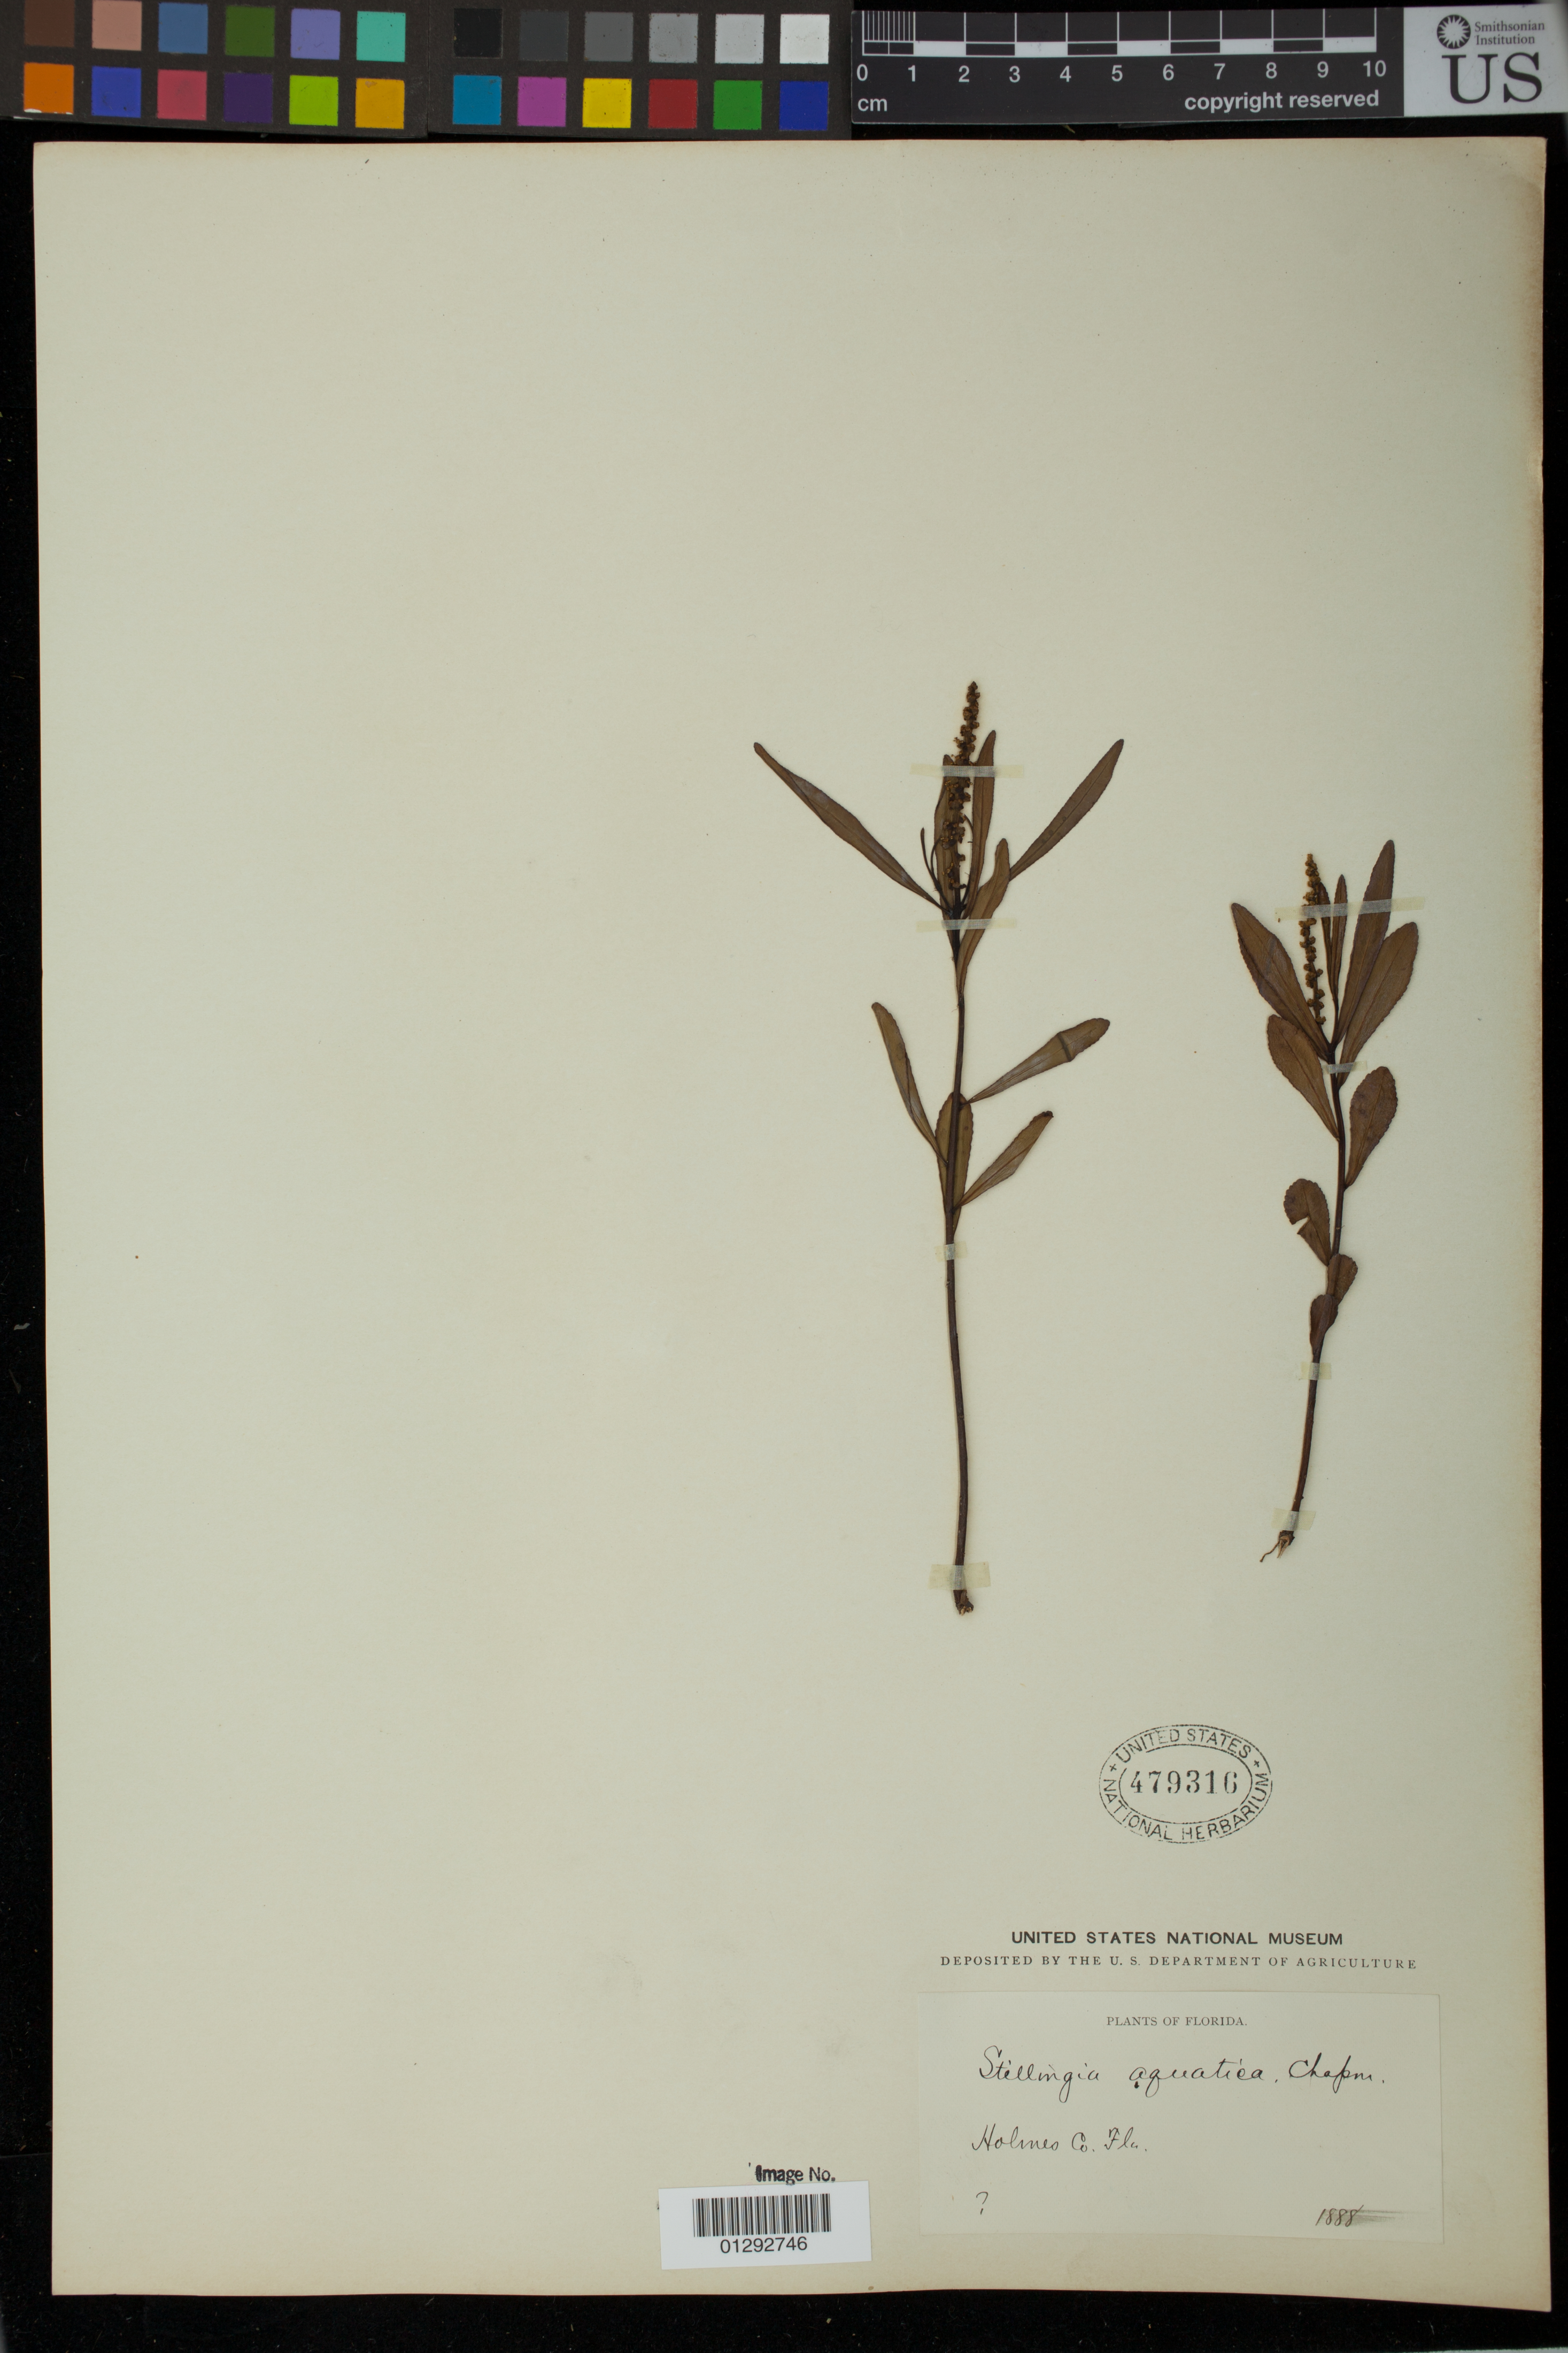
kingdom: Plantae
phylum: Tracheophyta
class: Magnoliopsida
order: Malpighiales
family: Euphorbiaceae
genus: Stillingia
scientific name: Stillingia aquatica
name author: Chapm.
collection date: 1888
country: United States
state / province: Florida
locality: Holmes Co.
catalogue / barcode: US 479316